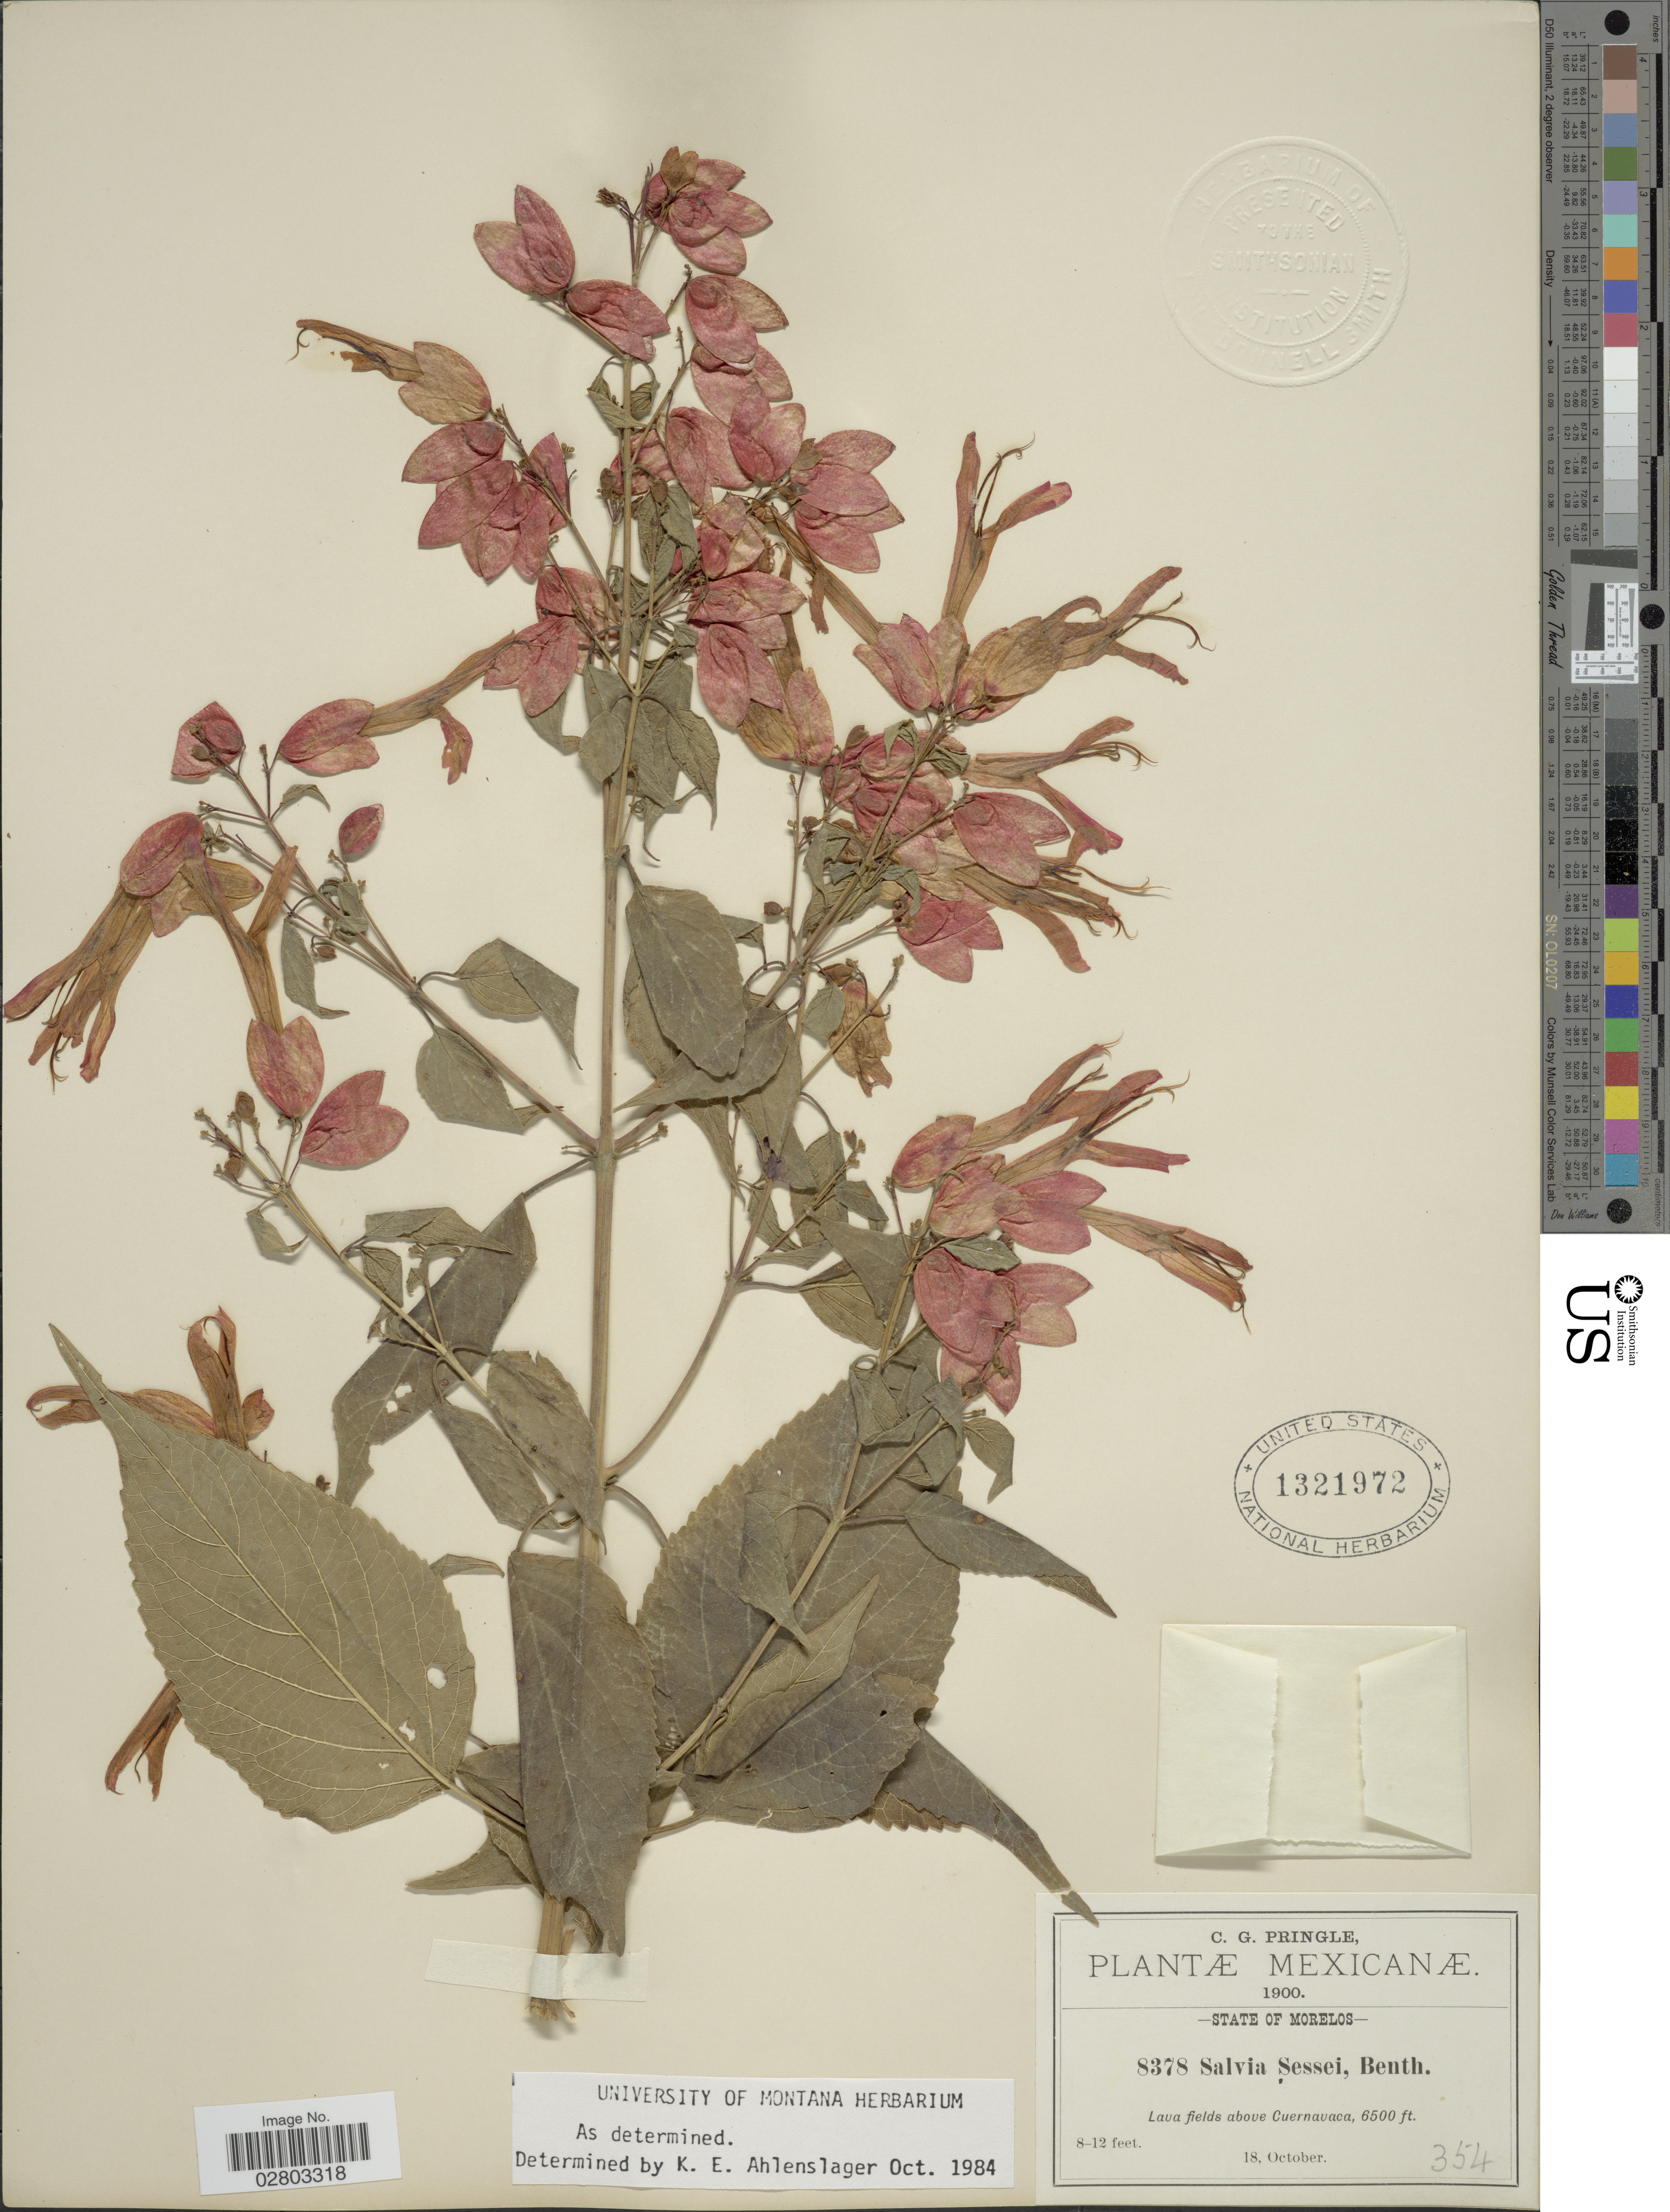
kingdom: Plantae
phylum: Tracheophyta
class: Magnoliopsida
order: Lamiales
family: Lamiaceae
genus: Salvia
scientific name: Salvia sessei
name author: Benth.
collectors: C. G. Pringle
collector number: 8378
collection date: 1900-10-18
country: Mexico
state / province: Morelos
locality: Lava fields above Cuernavaca.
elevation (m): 1981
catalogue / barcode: US 1321972